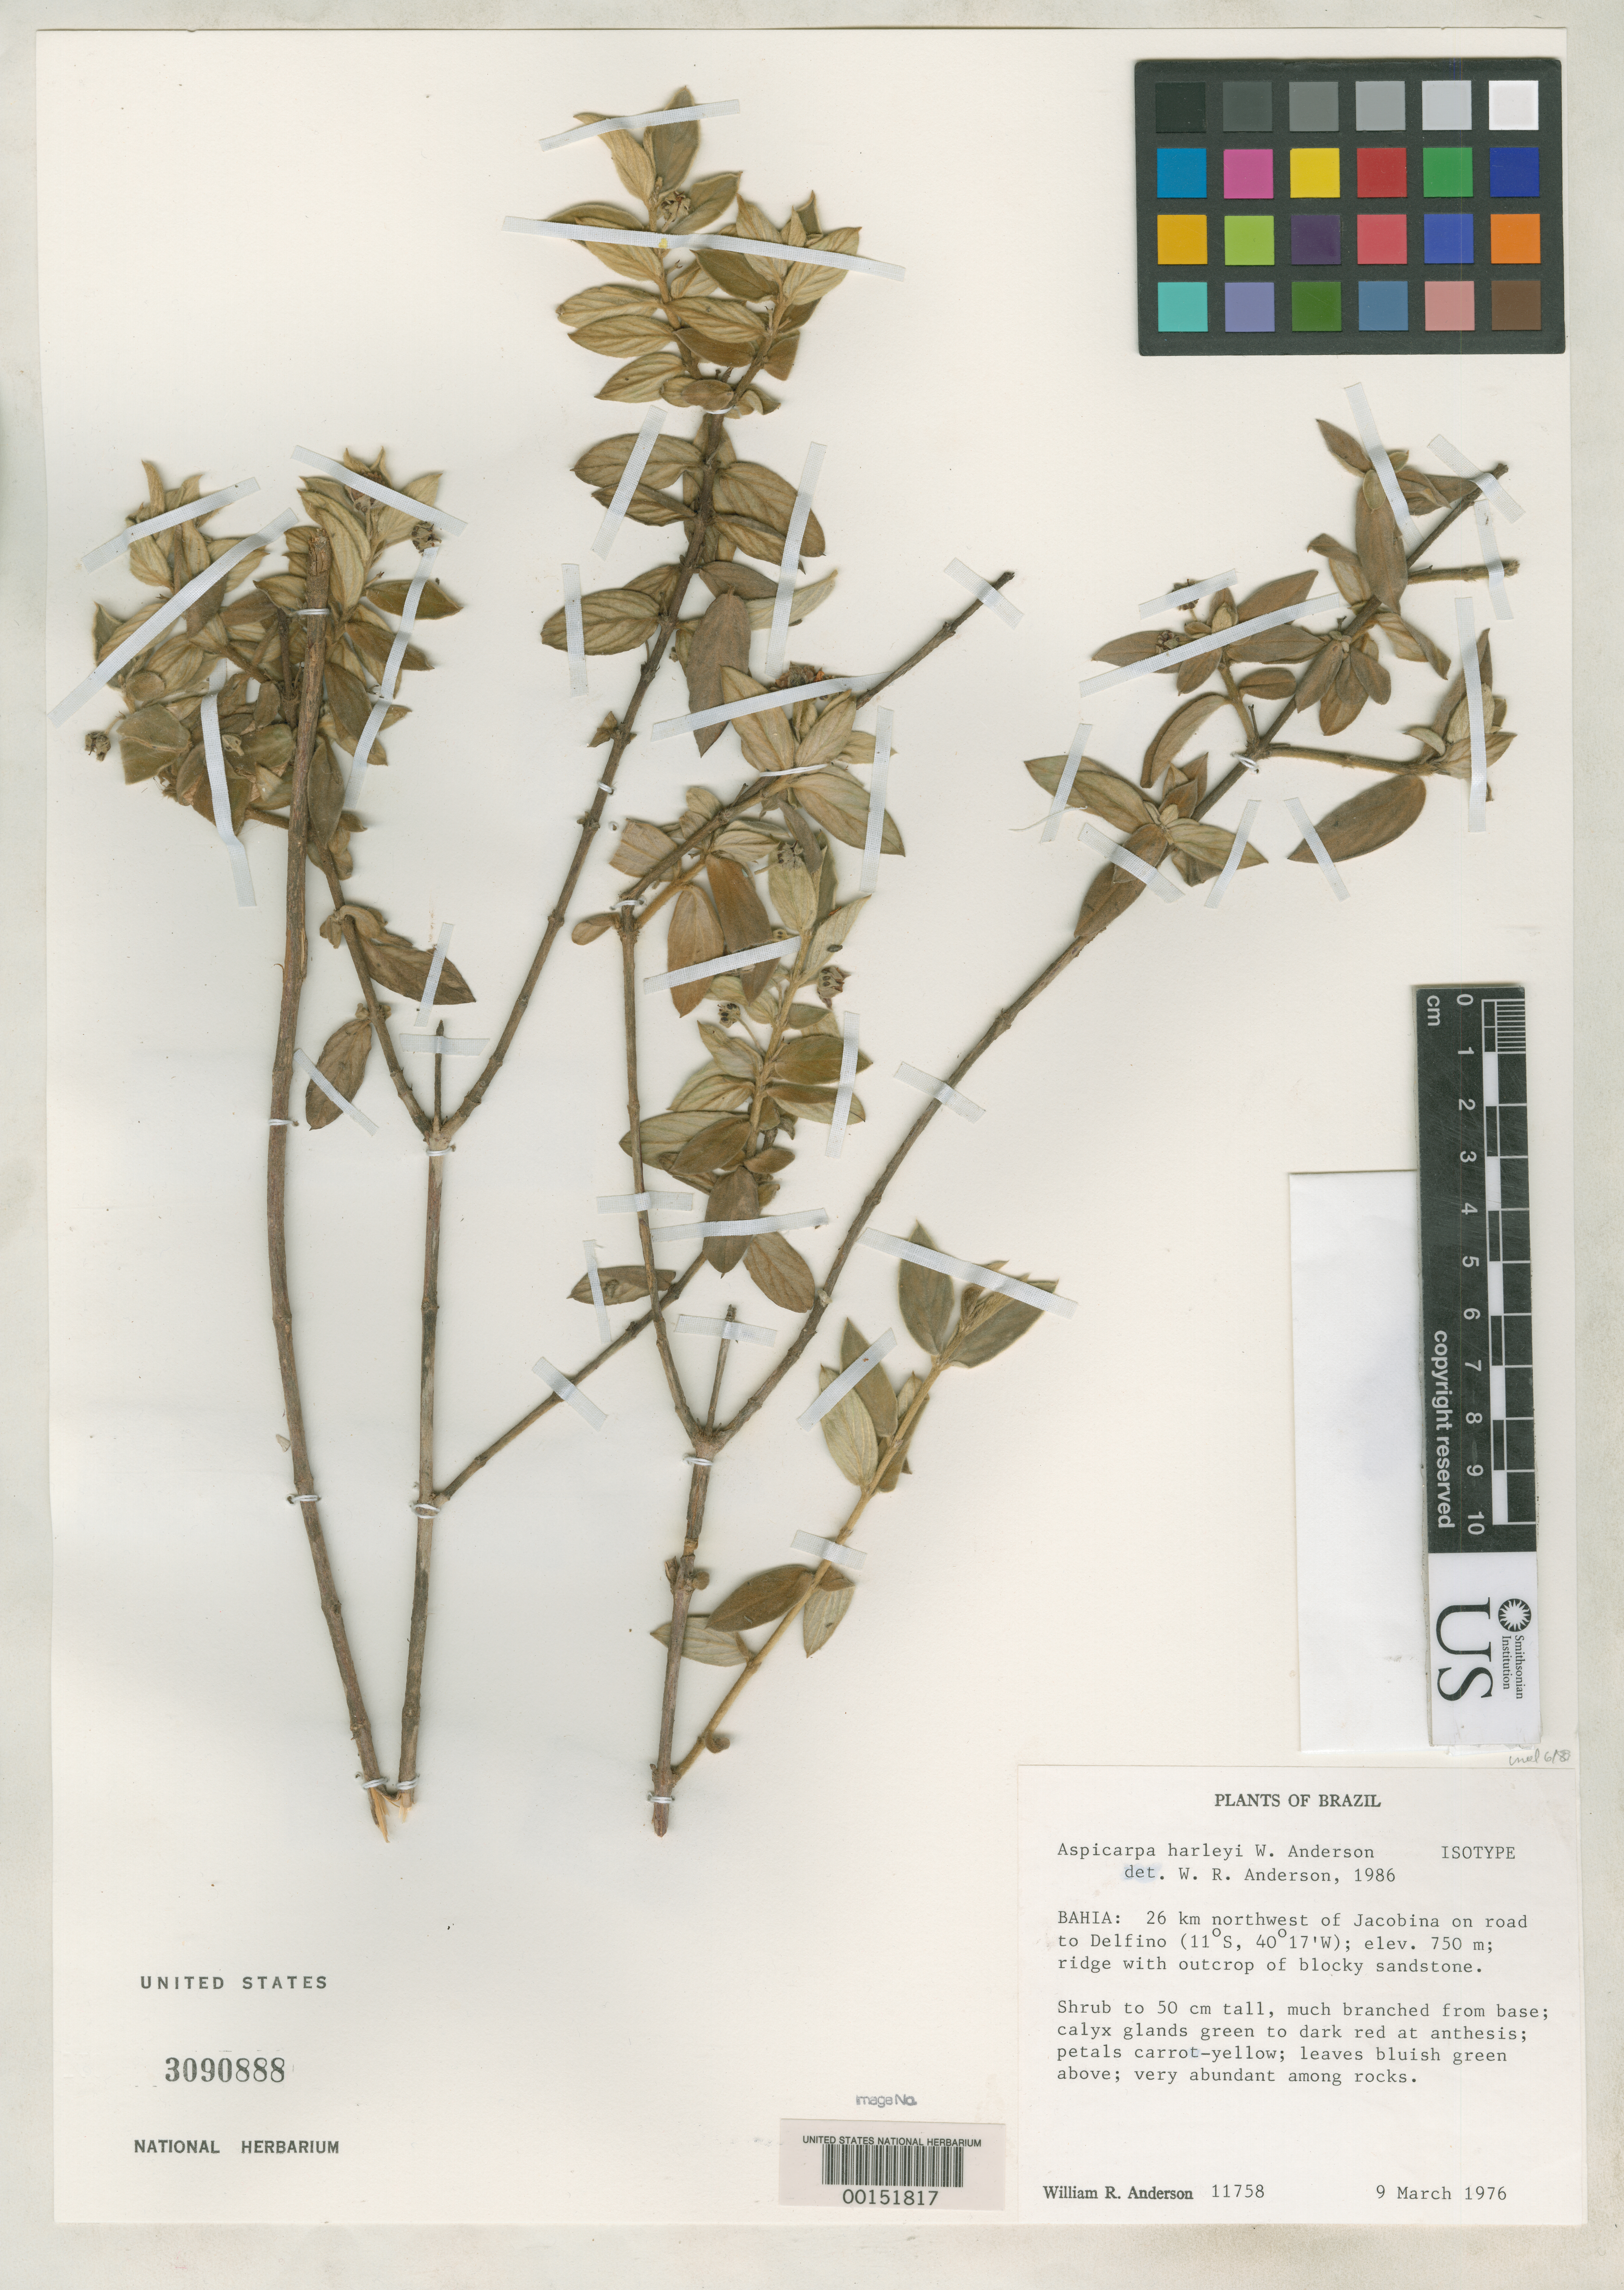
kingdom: Plantae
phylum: Tracheophyta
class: Magnoliopsida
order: Malpighiales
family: Malpighiaceae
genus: Aspicarpa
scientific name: Aspicarpa harleyi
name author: W.R. Anderson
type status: Isotype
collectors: W. R. Anderson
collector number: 11758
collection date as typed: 09 Mar 1976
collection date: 1976-03-09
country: Brazil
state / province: Bahia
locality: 26 km NW of Jacobina on road to Delfino.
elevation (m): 750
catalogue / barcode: US 3090888